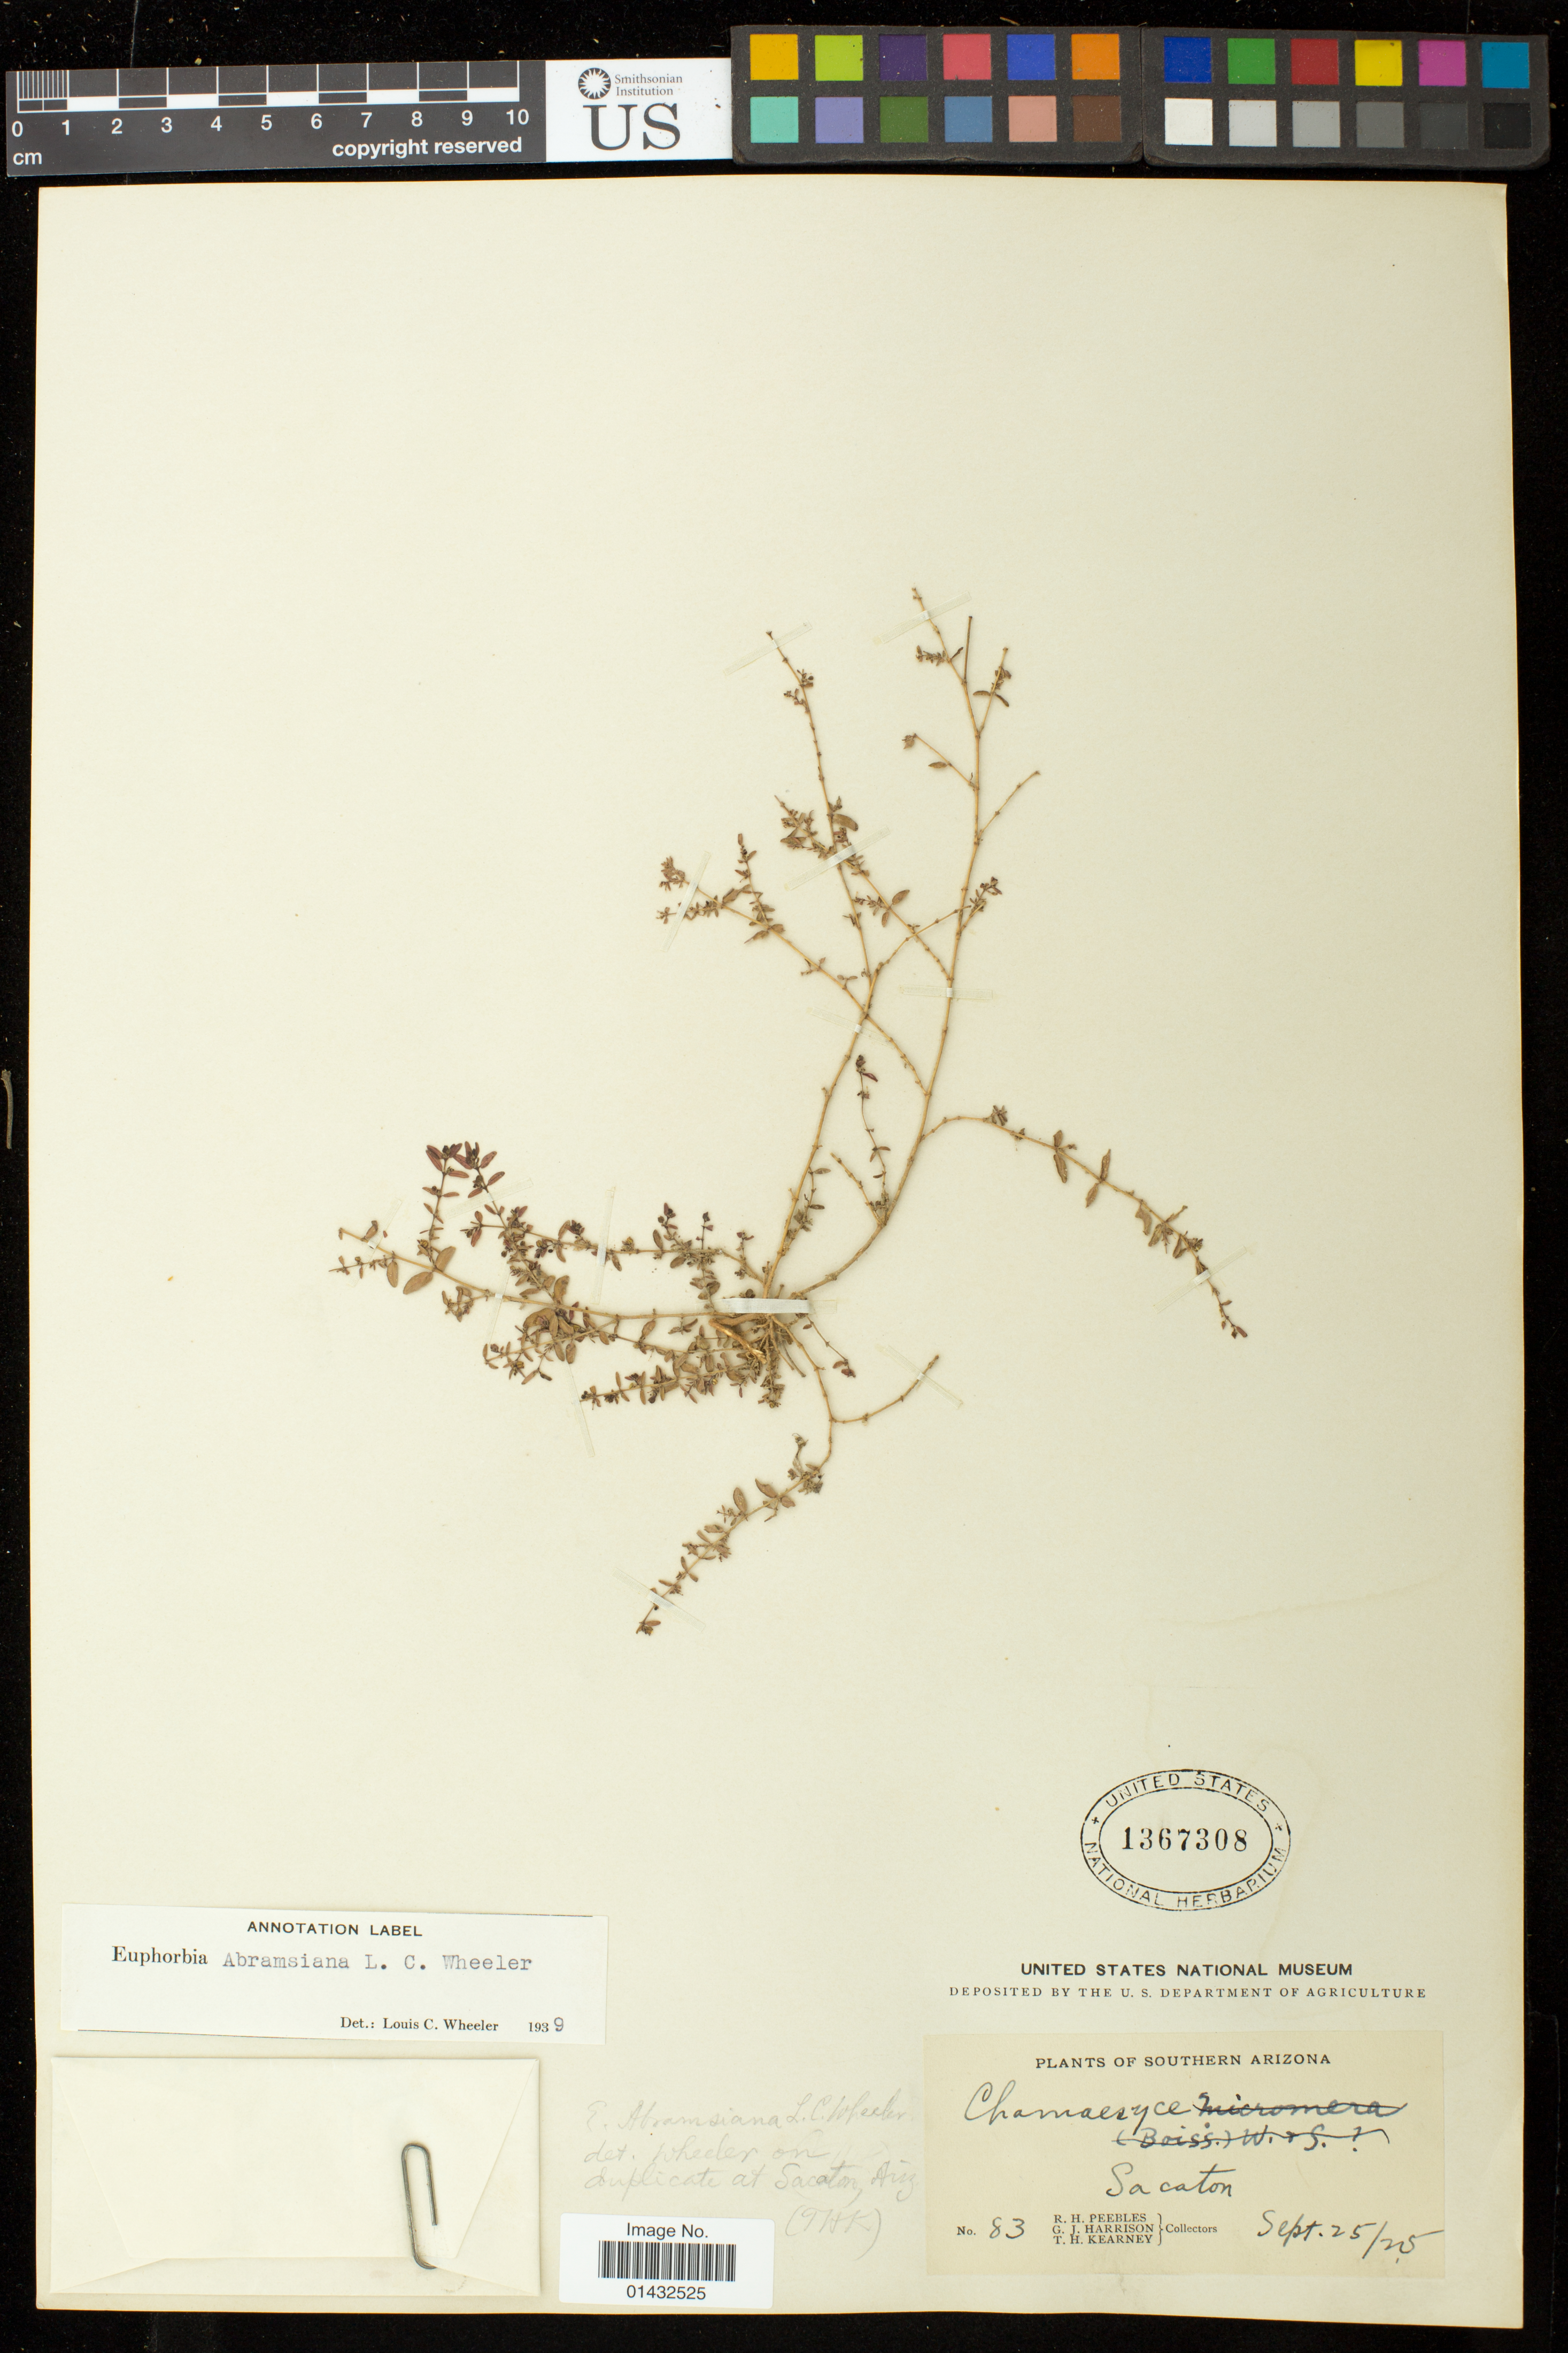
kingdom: Plantae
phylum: Tracheophyta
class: Magnoliopsida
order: Malpighiales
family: Euphorbiaceae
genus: Euphorbia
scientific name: Euphorbia abramsiana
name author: L.C. Wheeler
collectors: R. H. Peebles, G. J. Harrison & T. H. Kearney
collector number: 83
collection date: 1925-09-25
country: United States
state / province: Arizona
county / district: Pinal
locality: Sacaton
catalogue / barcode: US 1367308